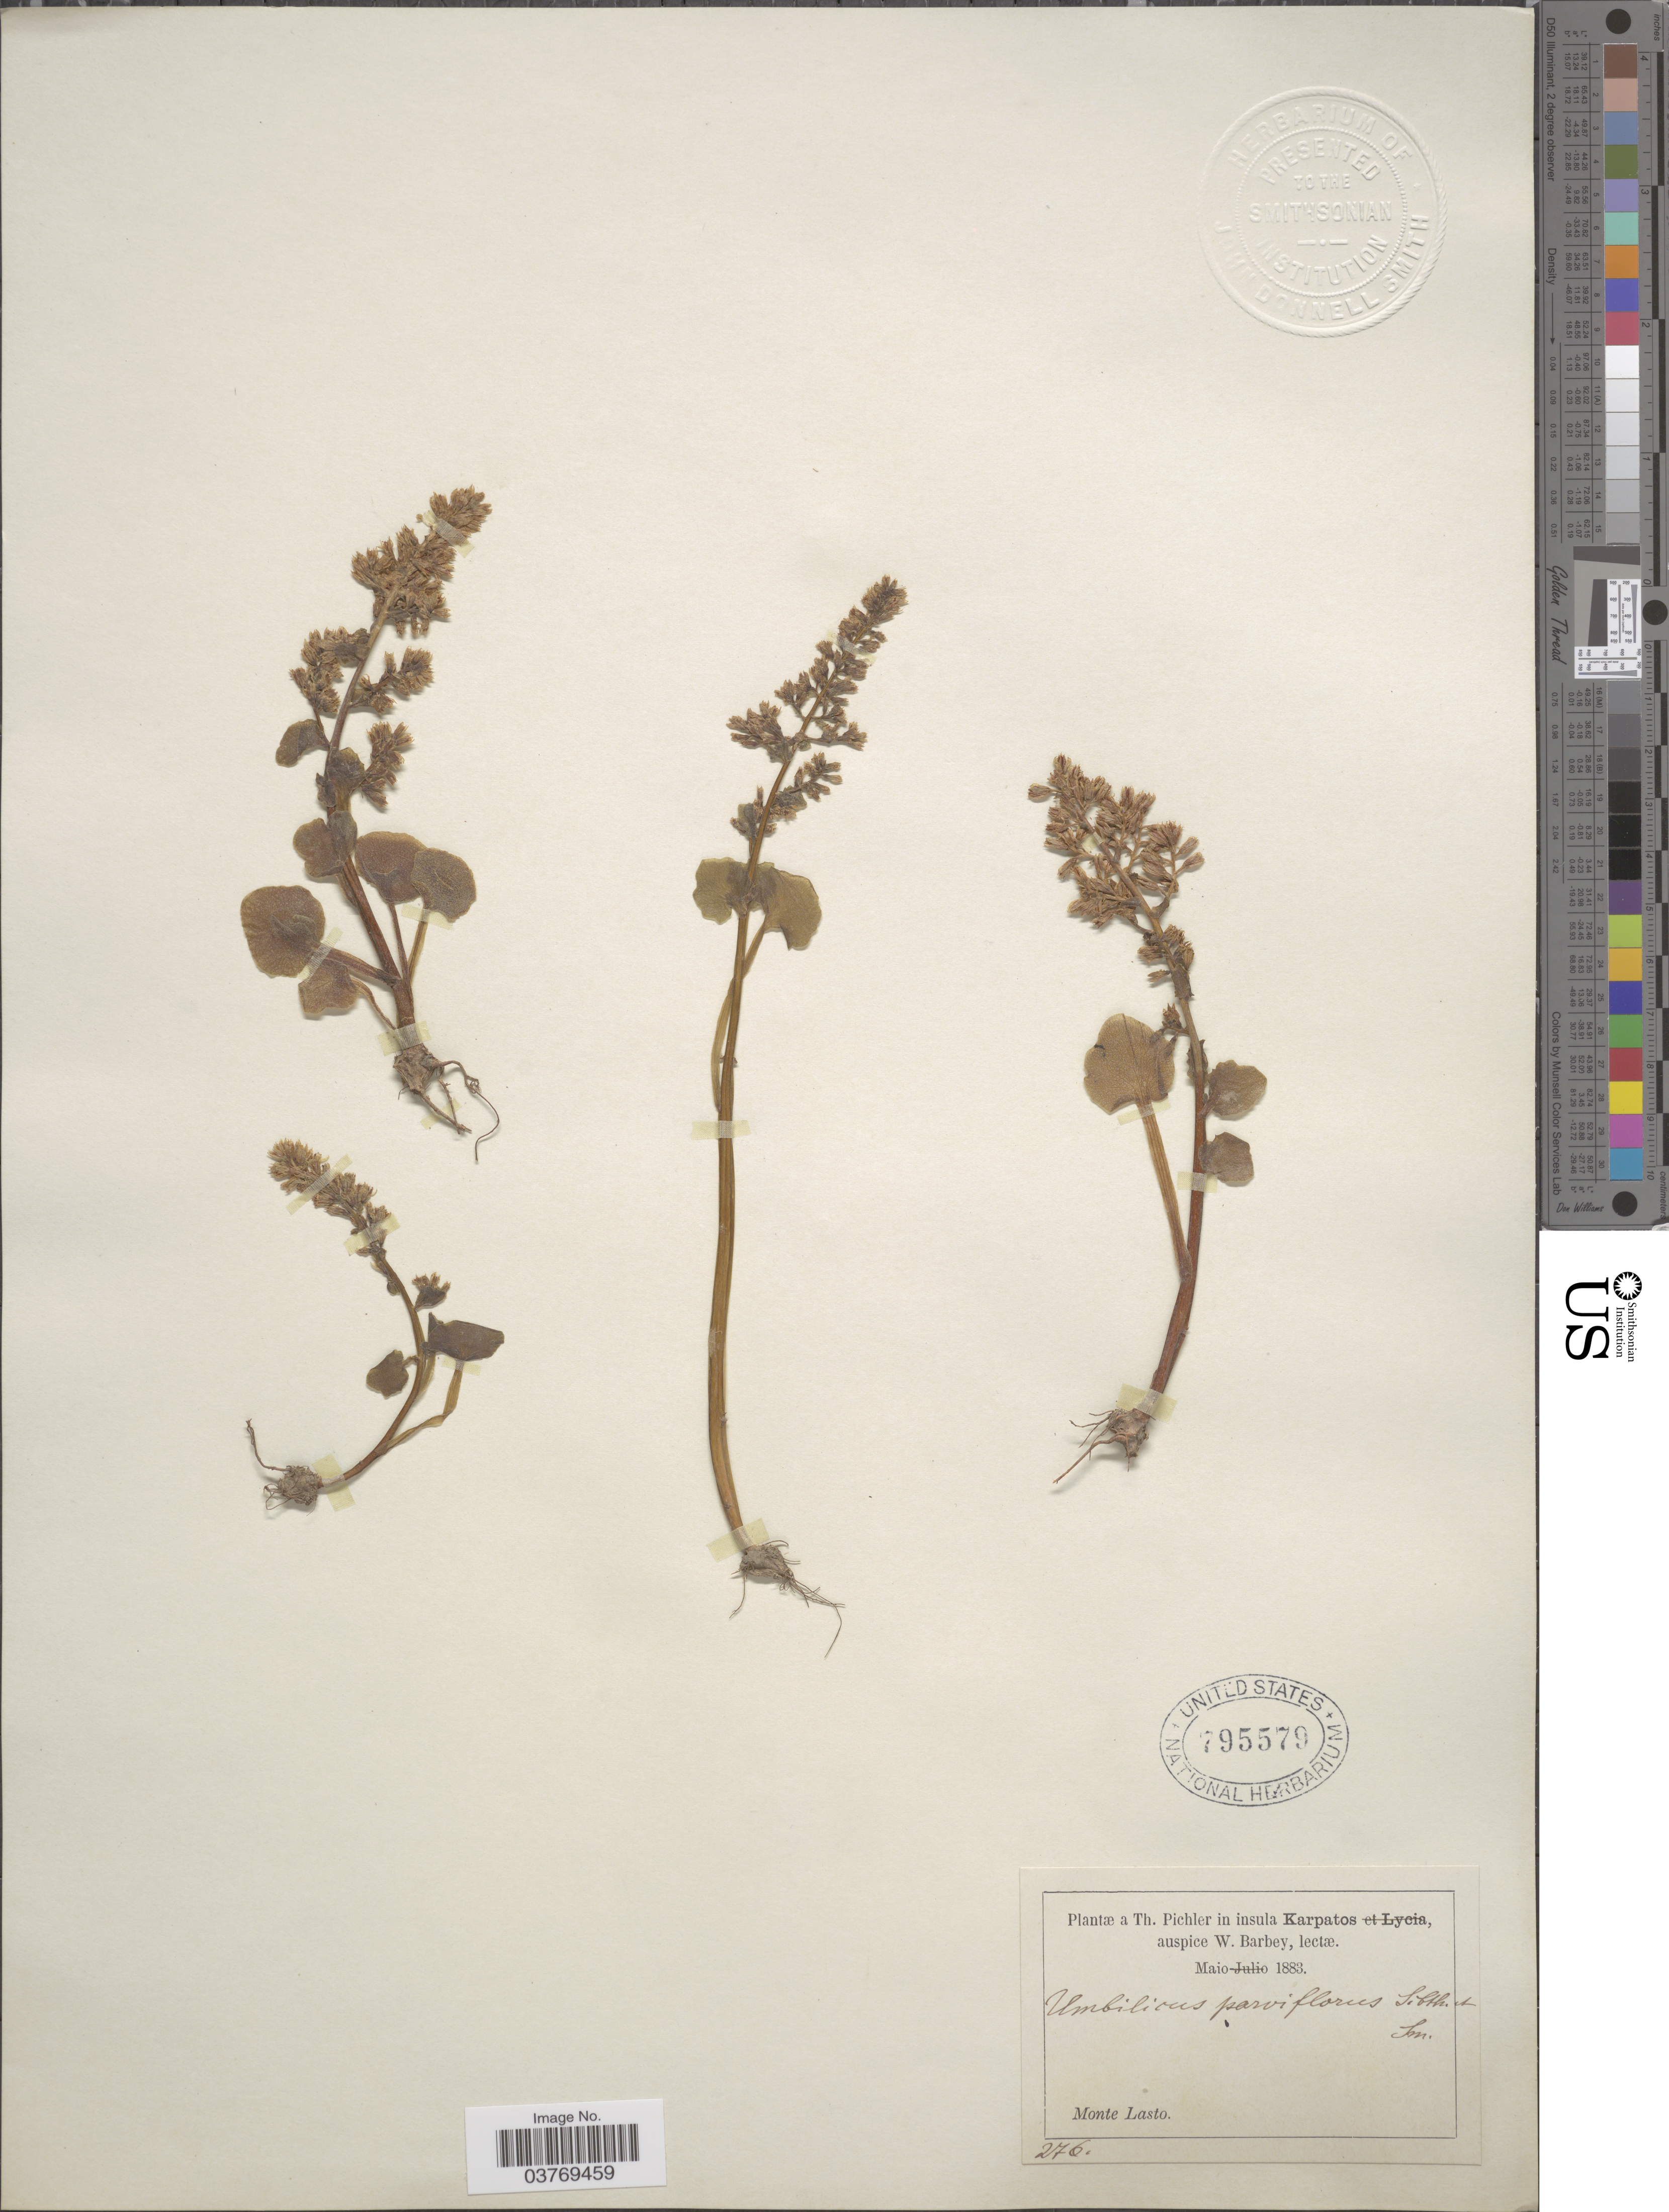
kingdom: Plantae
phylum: Tracheophyta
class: Magnoliopsida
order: Saxifragales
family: Crassulaceae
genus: Umbilicus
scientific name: Umbilicus parviflorus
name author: (Desf.) DC.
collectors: T. Pichler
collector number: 276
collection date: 1883-05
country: Greece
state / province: South Aegean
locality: Karpatos. Monte Lasto.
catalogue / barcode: US 795579